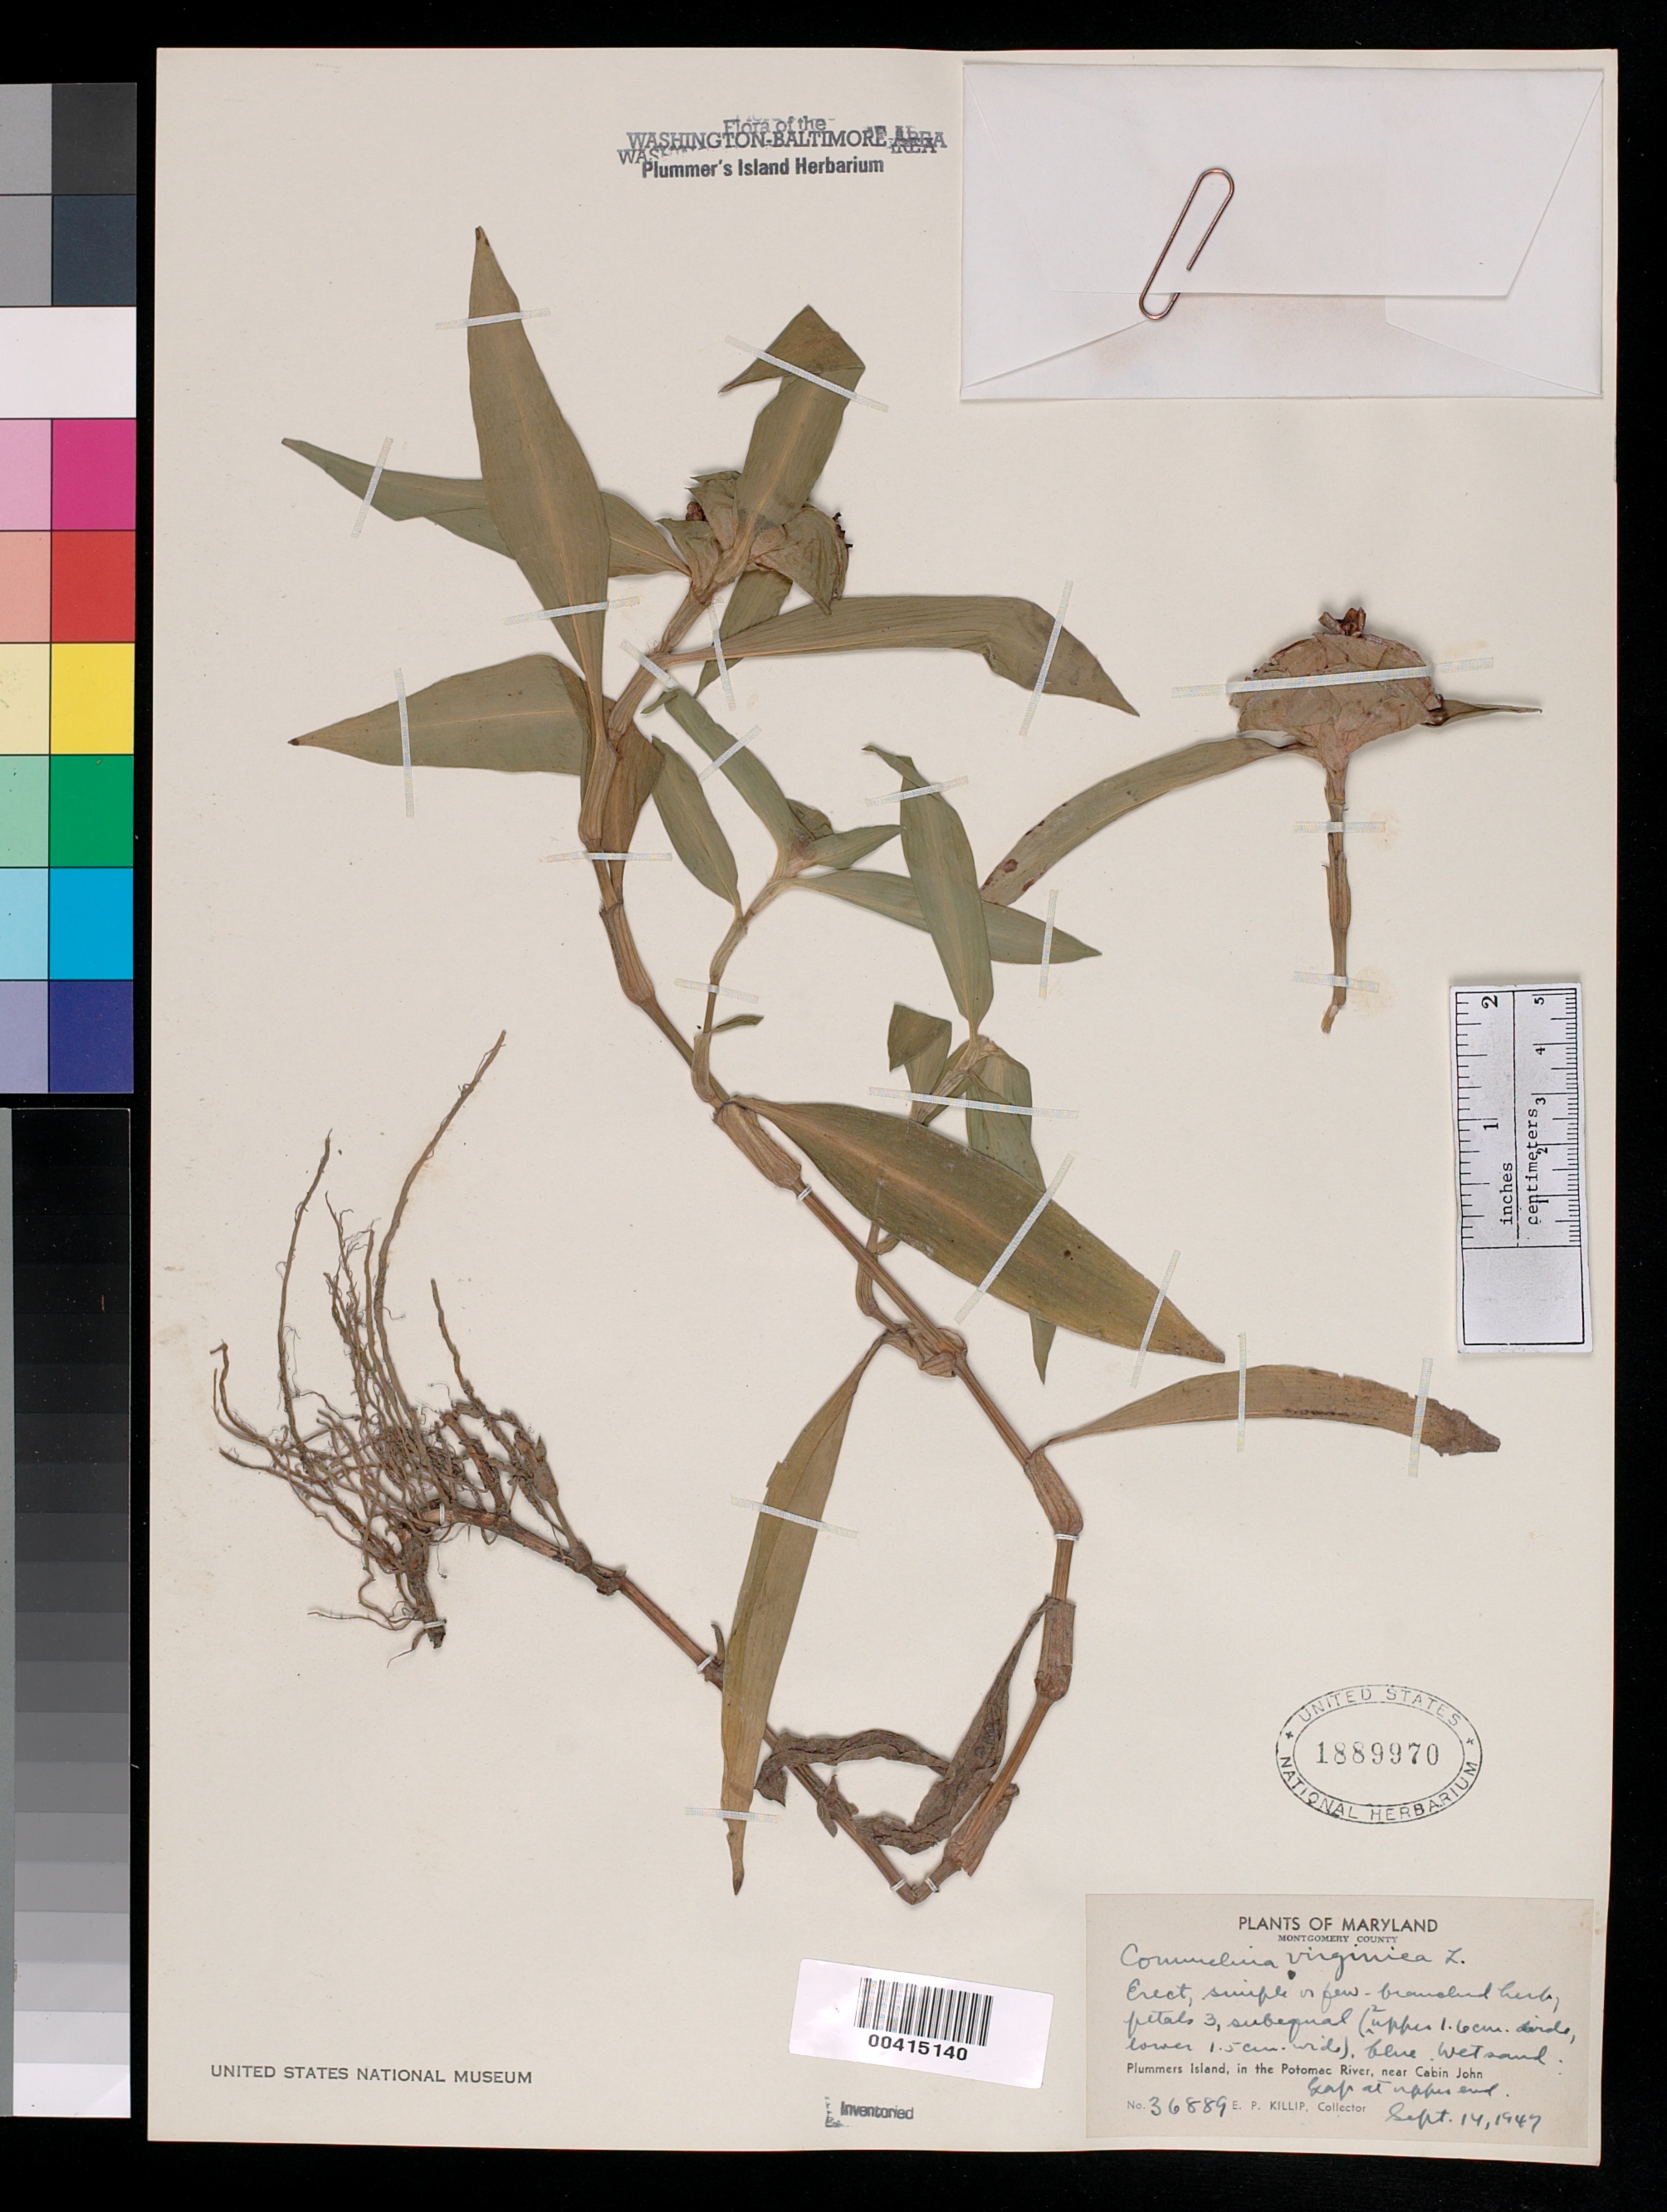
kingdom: Plantae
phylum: Tracheophyta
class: Liliopsida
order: Commelinales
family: Commelinaceae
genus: Commelina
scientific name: Commelina virginica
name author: L.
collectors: E. P. Killip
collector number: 36889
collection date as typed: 14 Sep 1947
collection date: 1947-09-14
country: United States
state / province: Maryland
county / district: Montgomery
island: Plummers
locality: Plummer's Island; Gap at upper end C. & O. Canal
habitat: Wet sand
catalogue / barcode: US 1889970